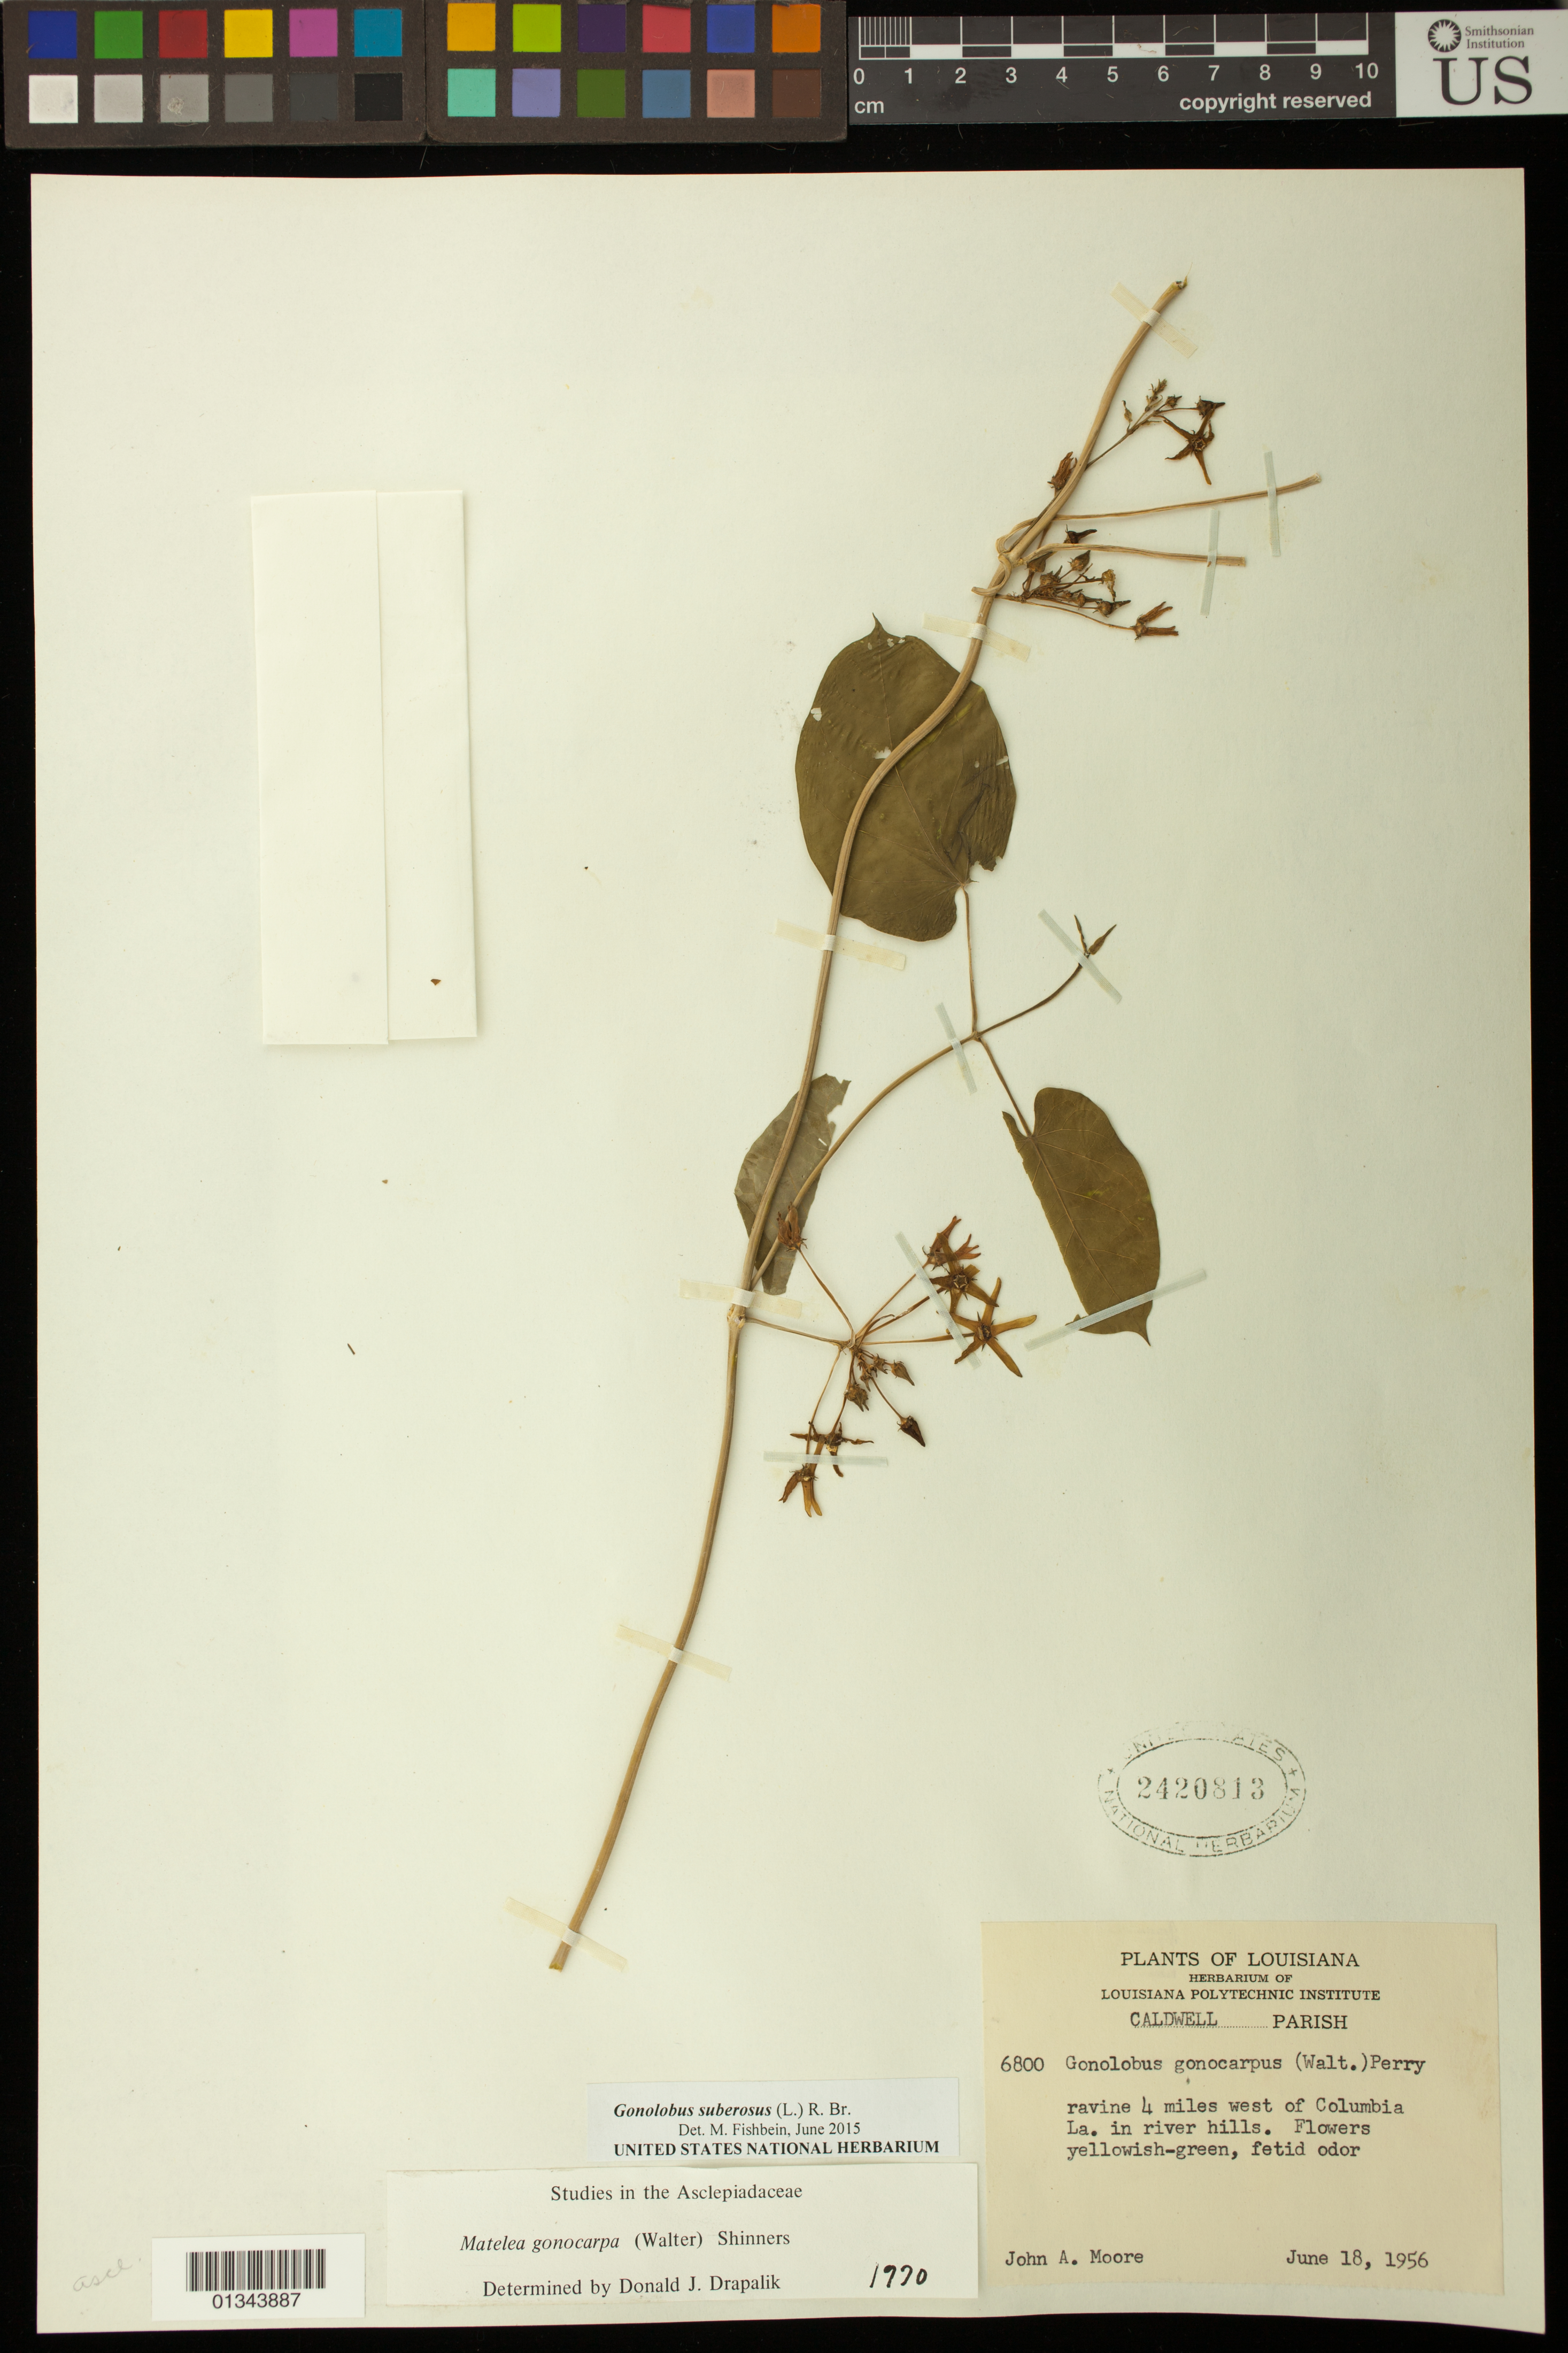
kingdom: Plantae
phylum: Tracheophyta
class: Magnoliopsida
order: Gentianales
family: Apocynaceae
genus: Gonolobus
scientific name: Gonolobus suberosus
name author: (L.) R. Br.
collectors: J. A. Moore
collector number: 6800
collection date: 1956-06-18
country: United States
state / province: Louisiana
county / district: Caldwell Parish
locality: Ravine 4 miles west of Columbia La.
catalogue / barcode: US 2420813